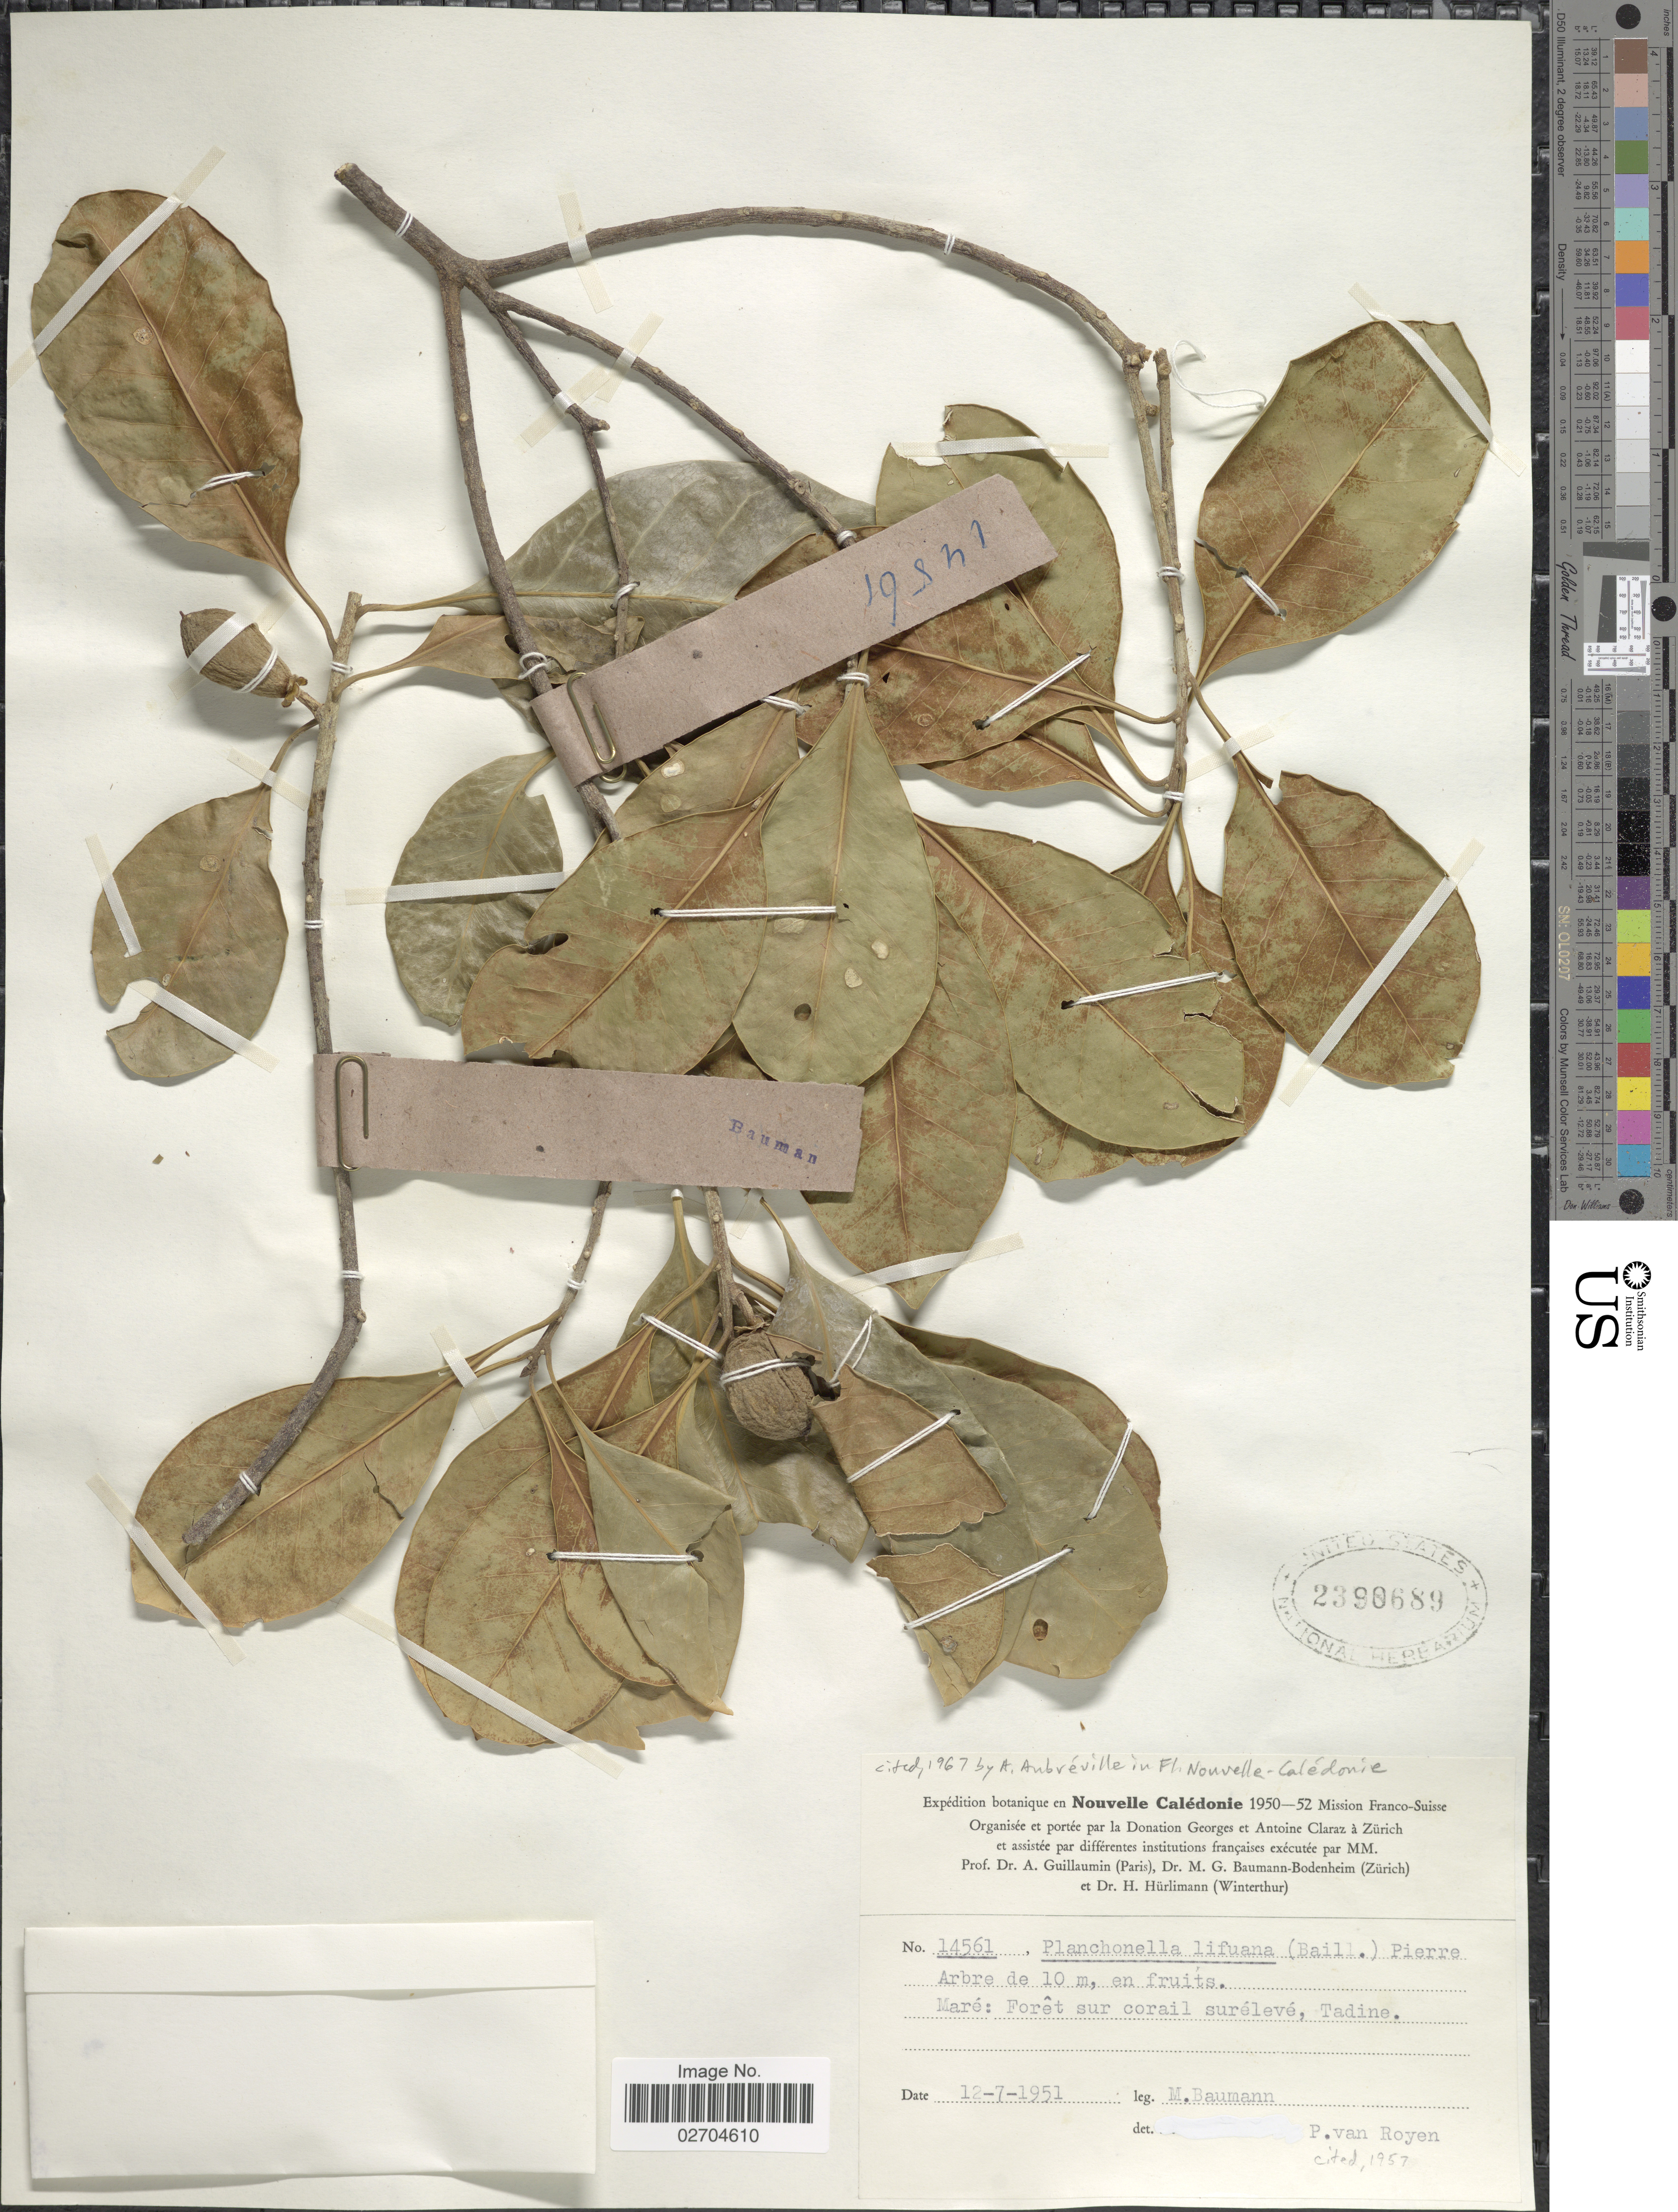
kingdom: Plantae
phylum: Tracheophyta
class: Magnoliopsida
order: Ericales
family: Sapotaceae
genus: Planchonella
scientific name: Planchonella laetevirens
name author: (Baill.) Pierre ex Dubard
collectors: M. Baumann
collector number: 14561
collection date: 1951-07-12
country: New Caledonia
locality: Nouvelle Caledonie. Mare; Tadine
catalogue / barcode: US 2398689